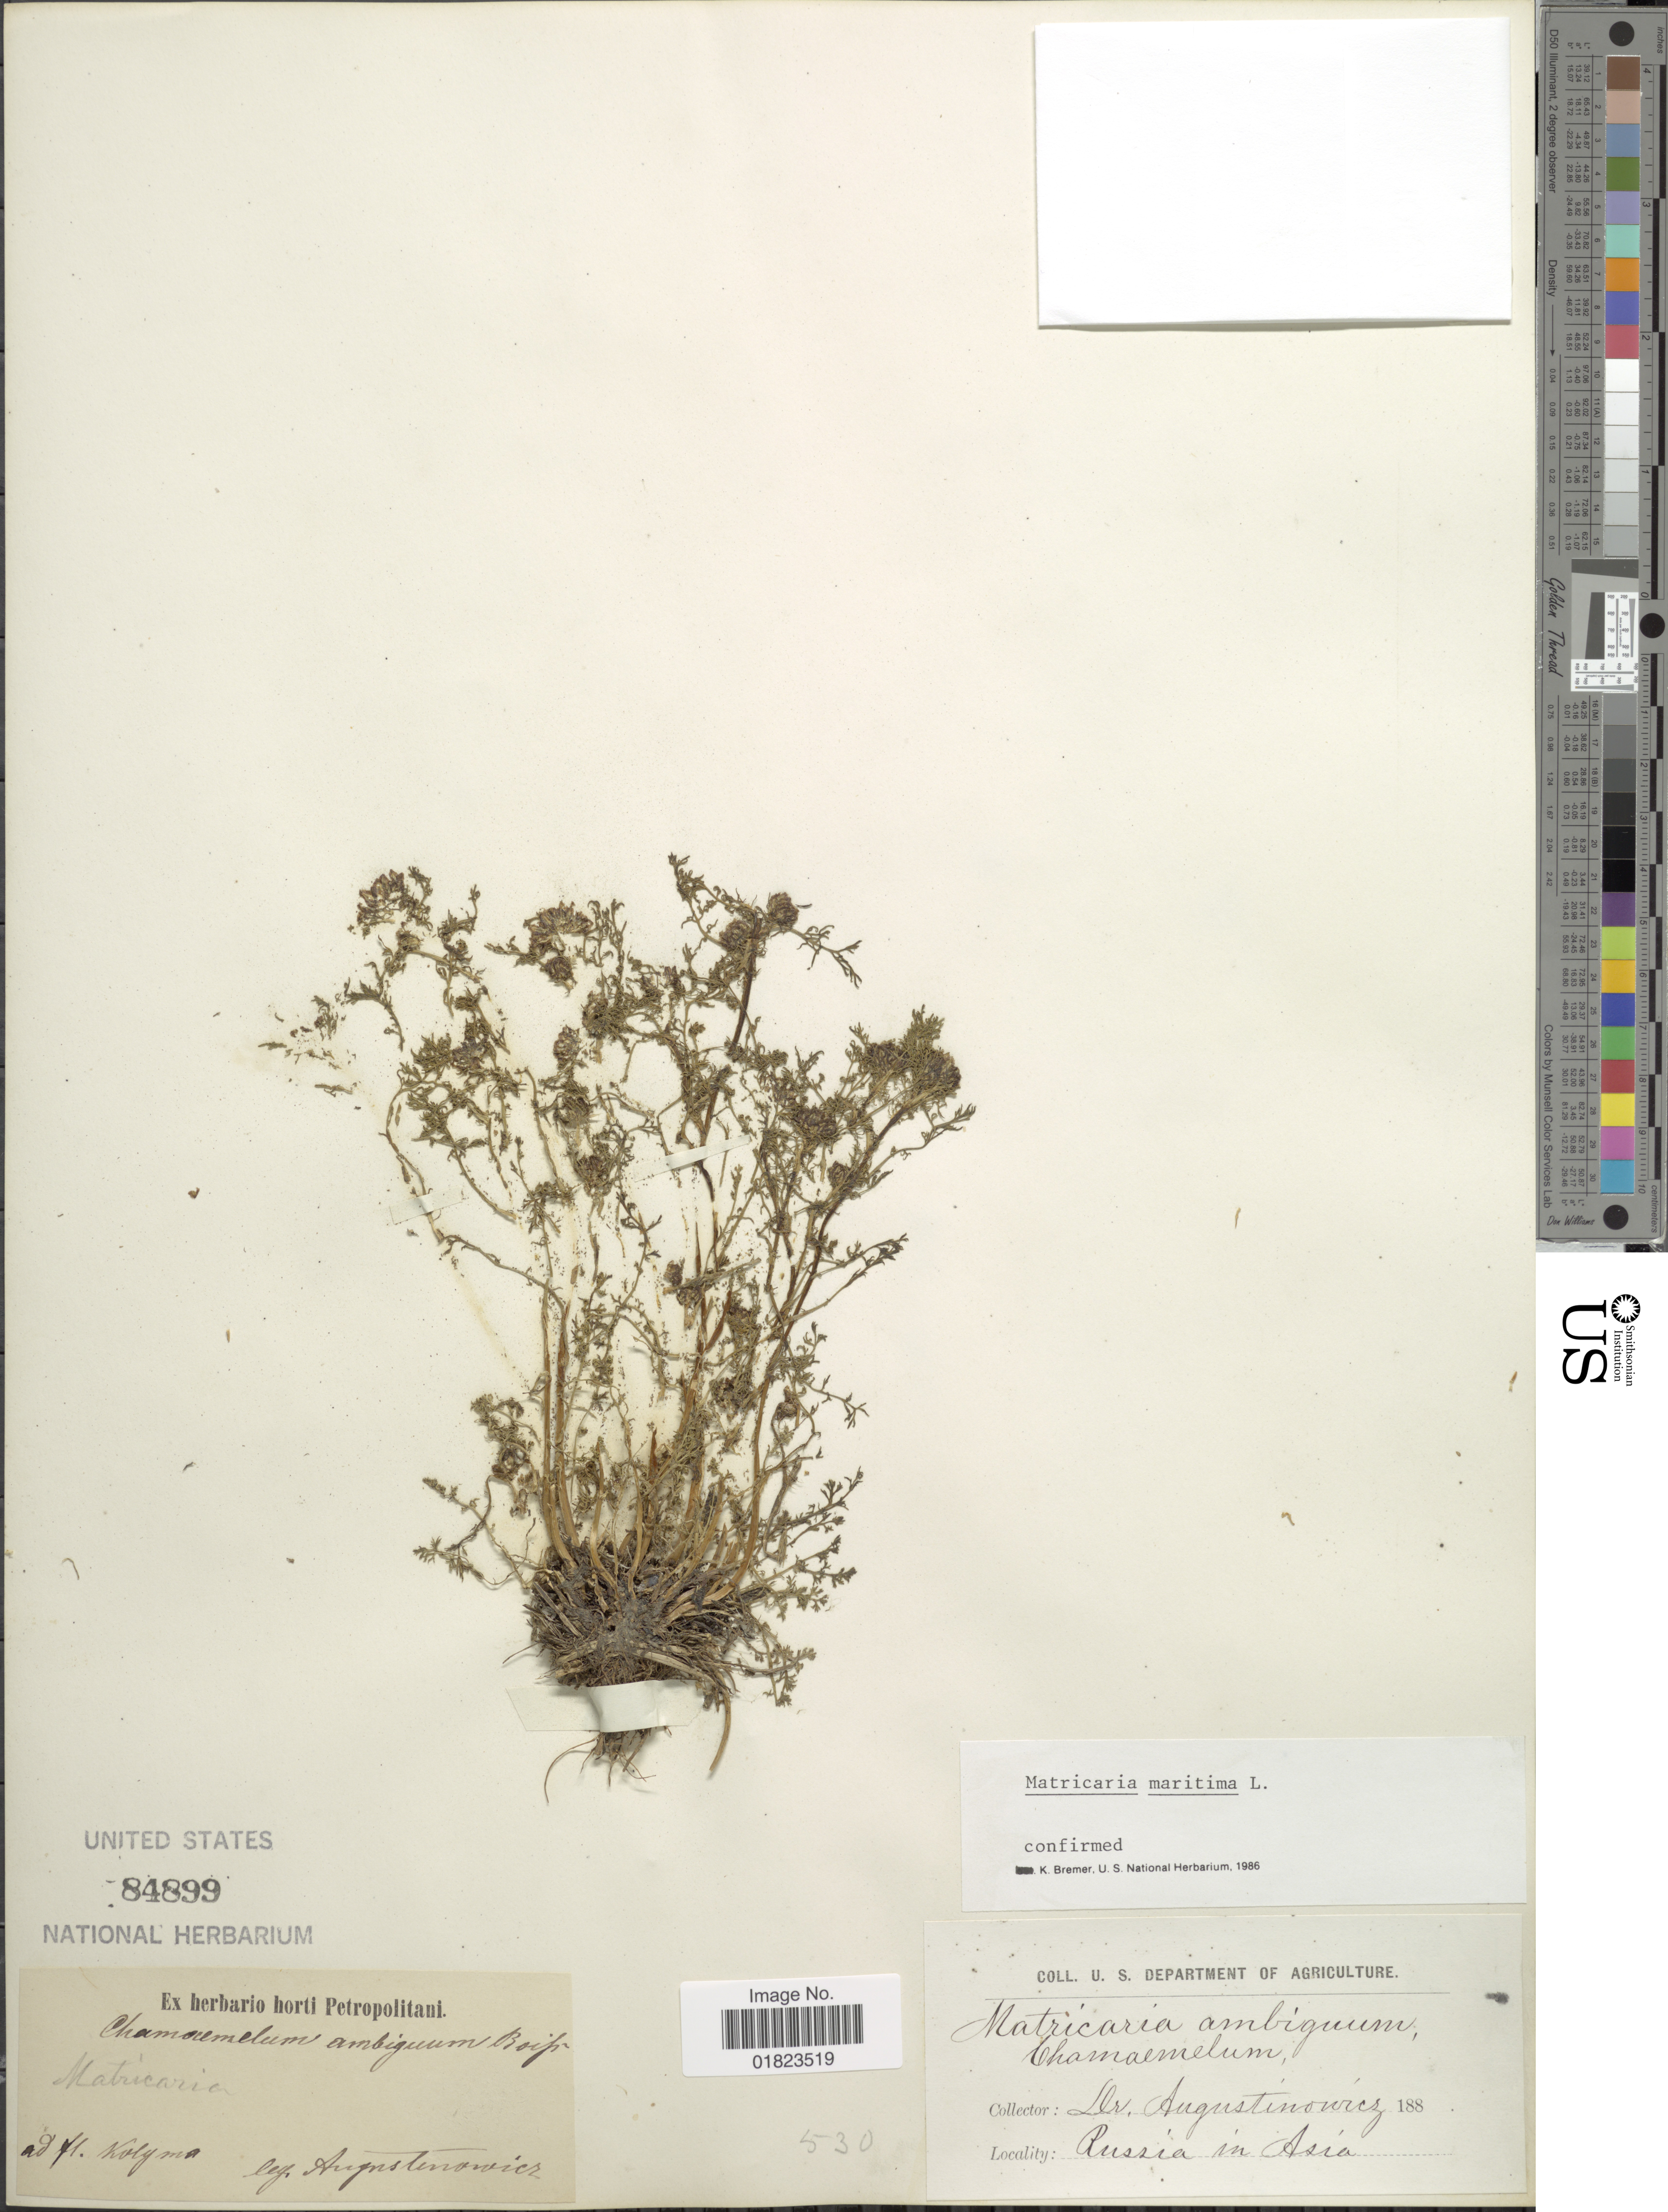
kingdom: Plantae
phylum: Tracheophyta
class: Magnoliopsida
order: Asterales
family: Asteraceae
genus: Tripleurospermum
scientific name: Tripleurospermum maritimum subsp. maritimum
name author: (L.) W.D.J. Koch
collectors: Augustinowicz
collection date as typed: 188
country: Russian Federation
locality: Russia in Asia, Ad fl. Kolyma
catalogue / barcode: US 84899